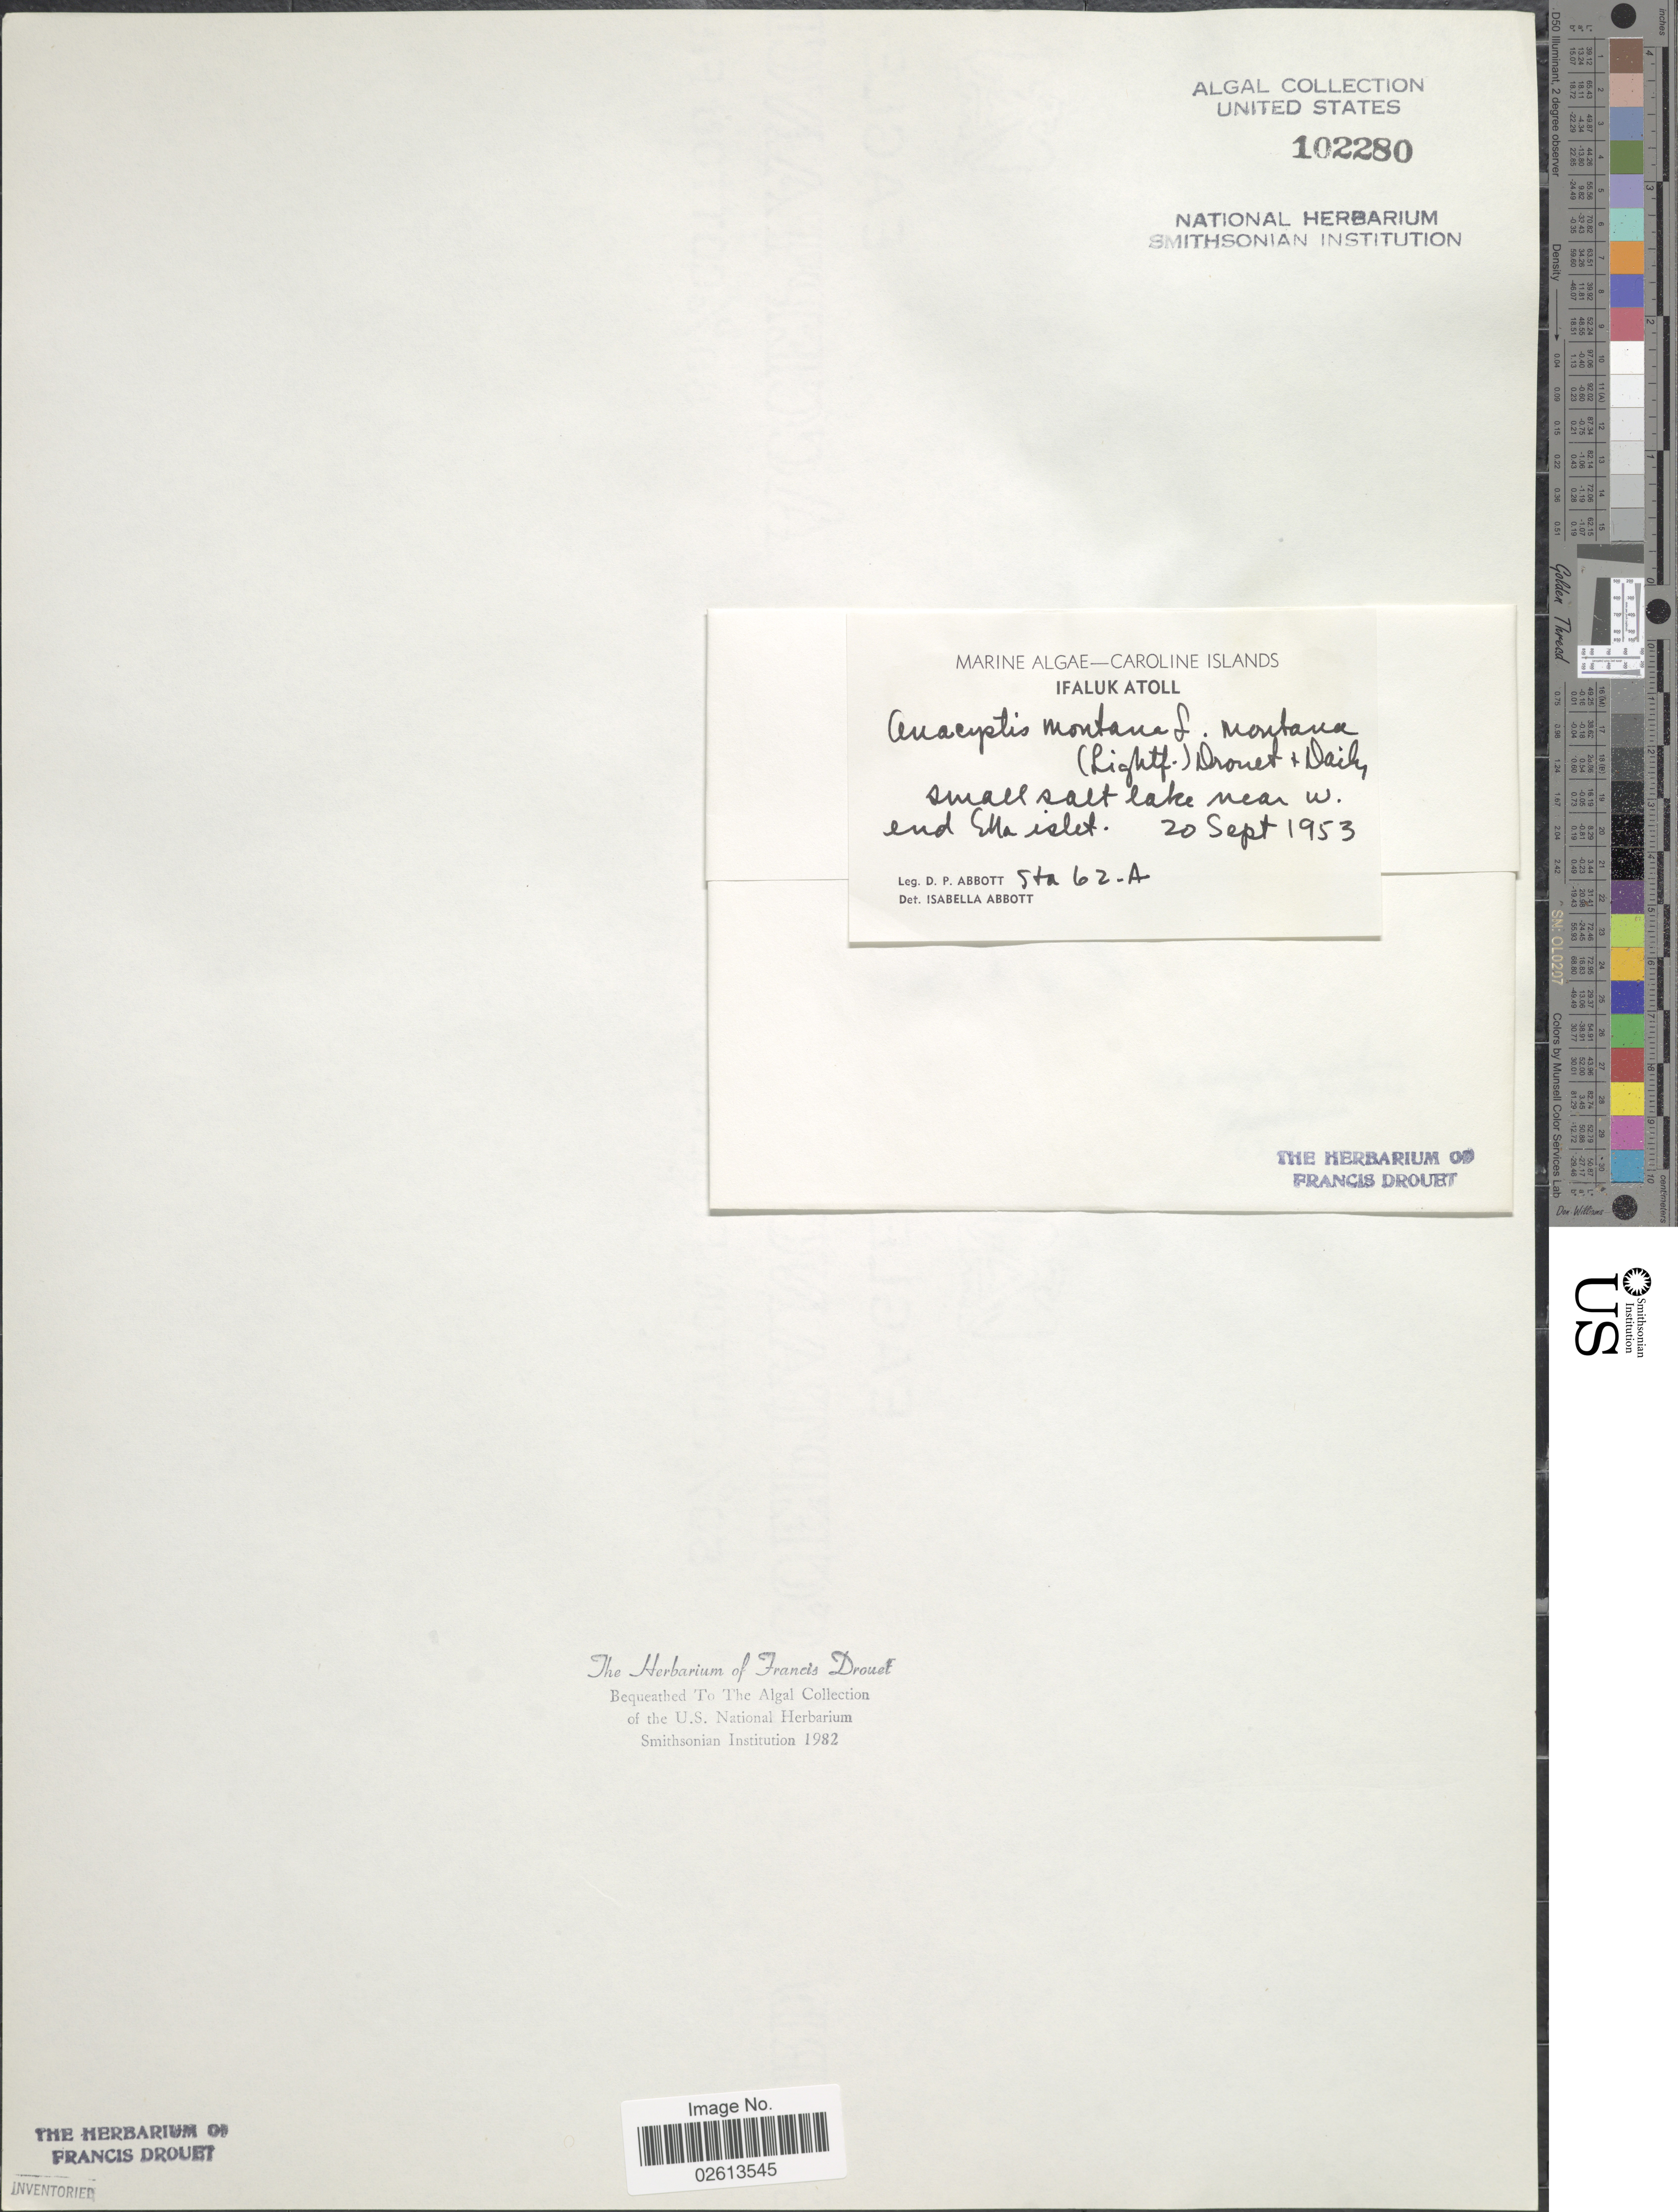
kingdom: Bacteria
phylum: Cyanobacteria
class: Cyanobacteriia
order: Cyanobacteriales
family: Chroococcaceae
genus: Anacystis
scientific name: Anacystis montana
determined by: Abbott, D. P.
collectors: I. A. Abbott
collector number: IAA 62-a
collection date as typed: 20 Sep 1953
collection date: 1953-09-20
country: Micronesia, Federated States of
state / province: Yap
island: Ifalik (Ifaluk) Atoll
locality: Ella Islet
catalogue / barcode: US 102280